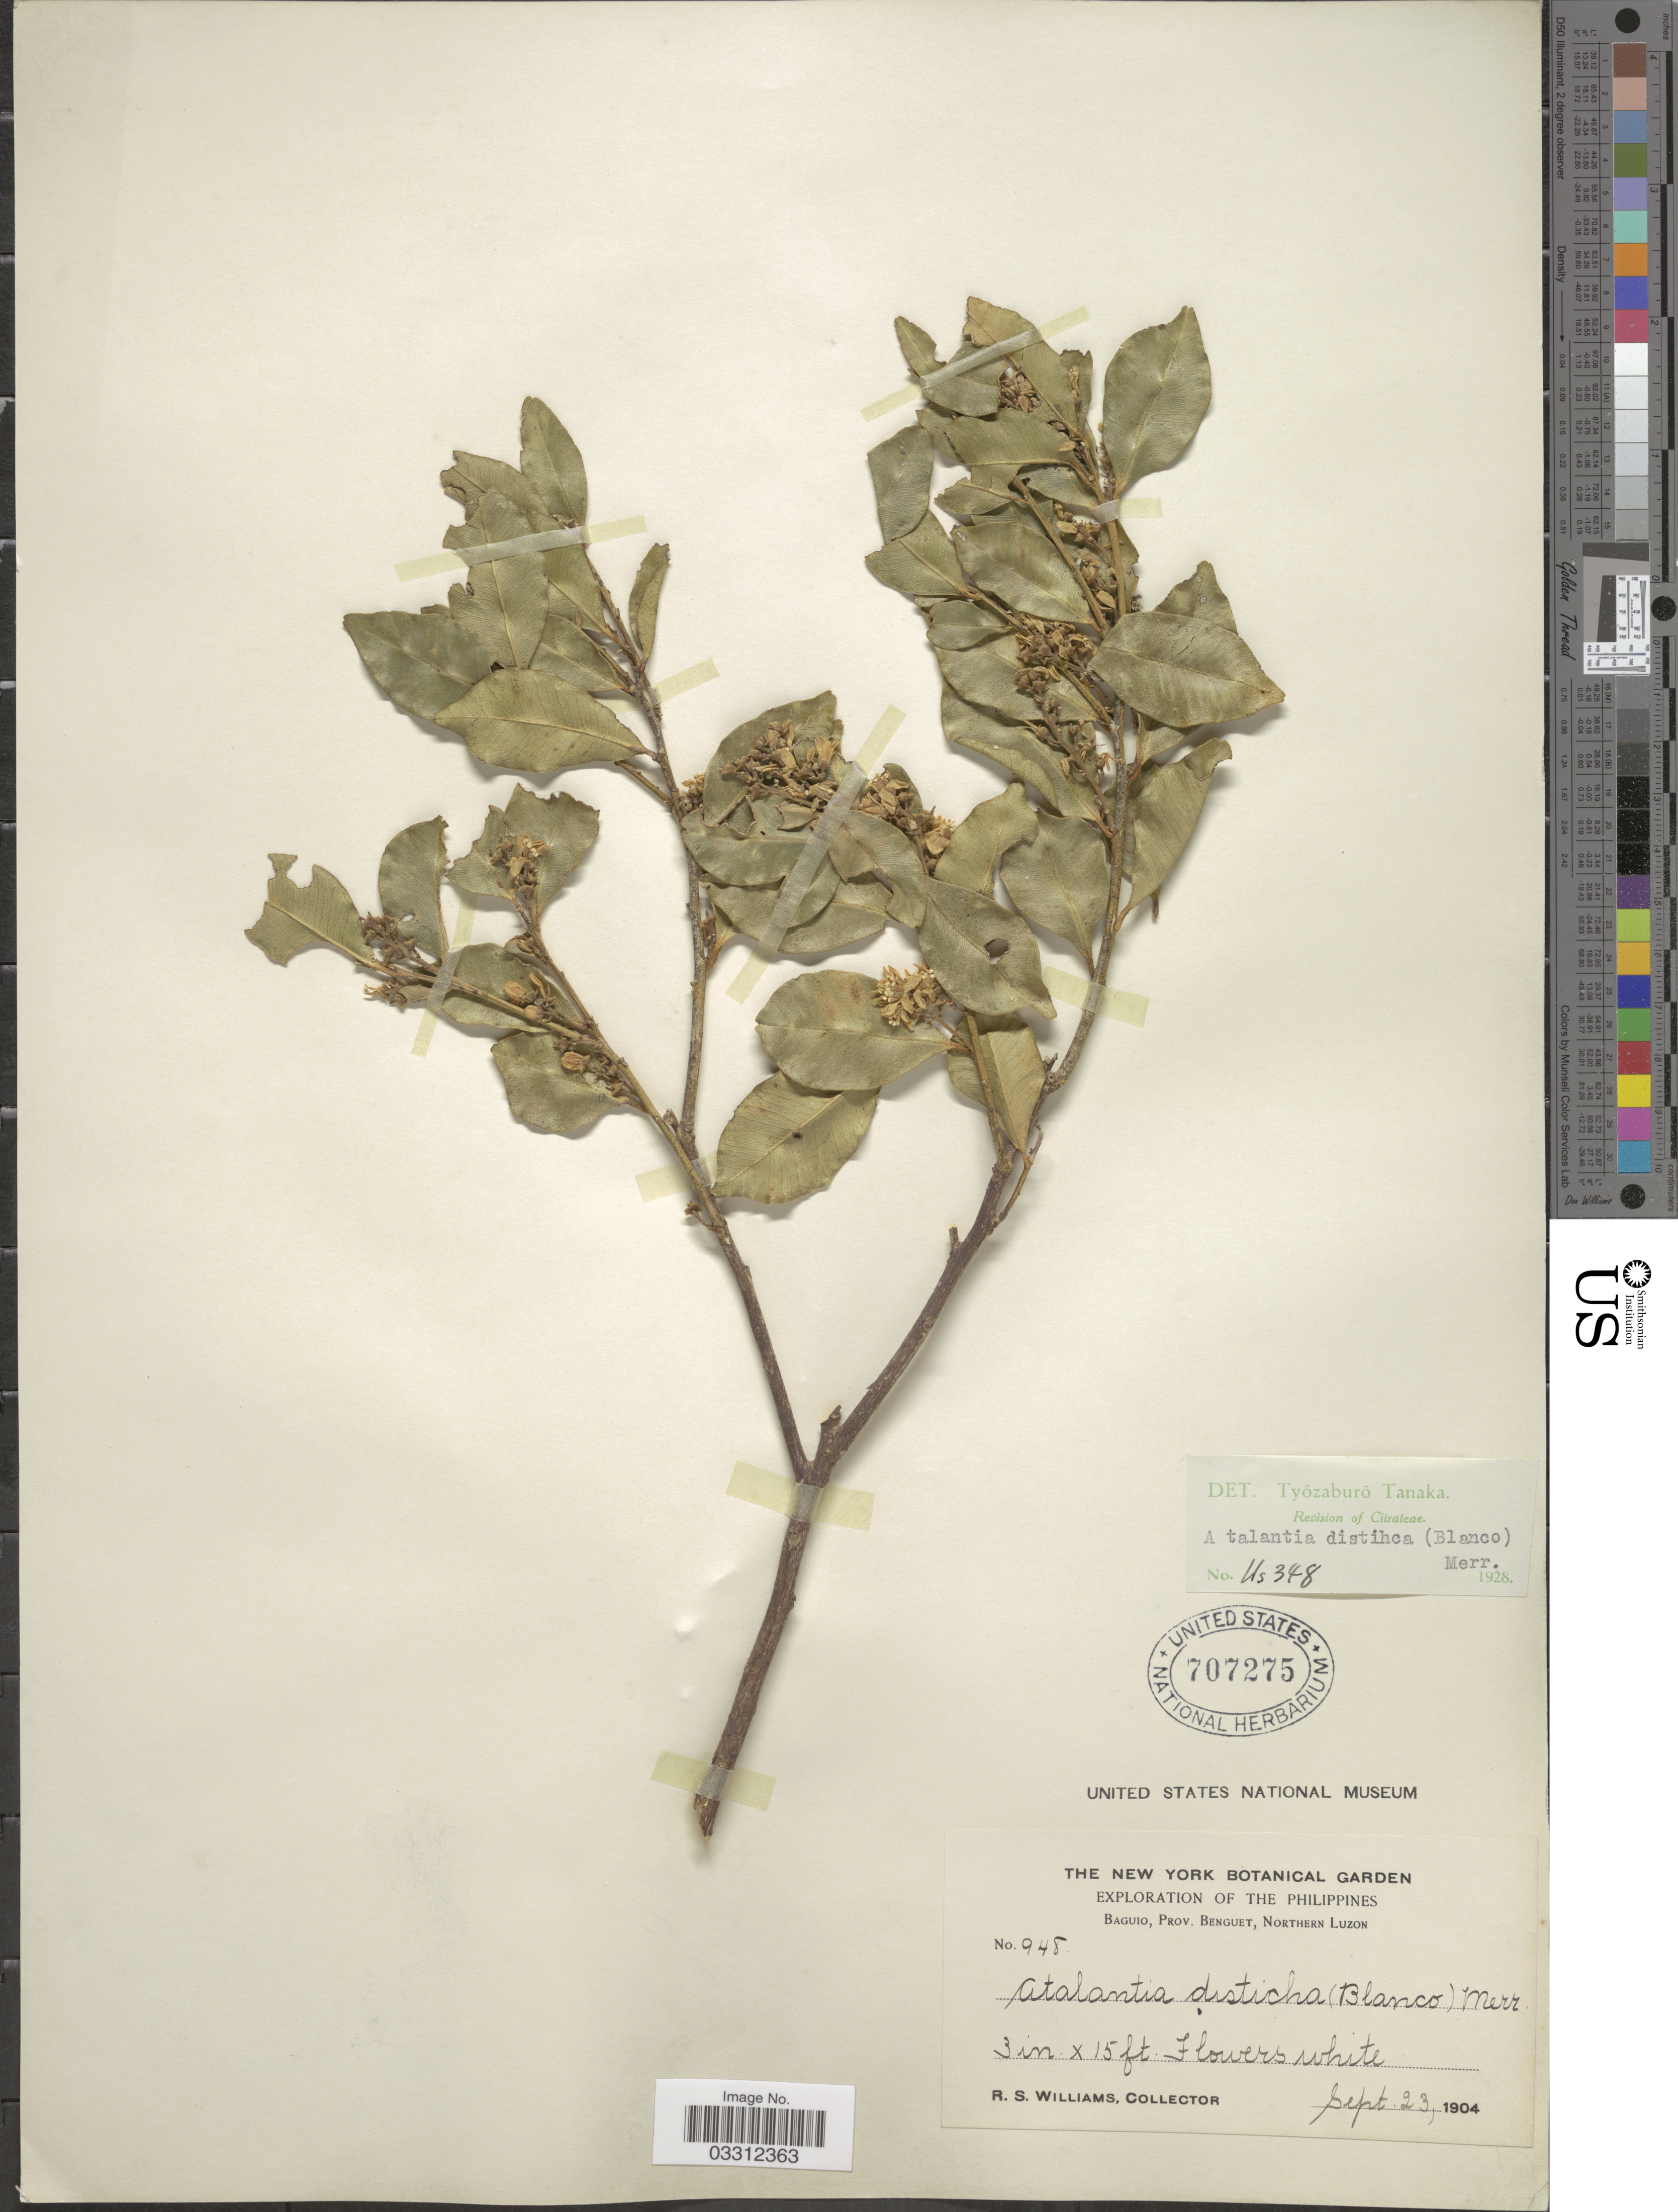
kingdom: Plantae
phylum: Tracheophyta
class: Magnoliopsida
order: Sapindales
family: Rutaceae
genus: Atalantia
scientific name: Atalantia racemosa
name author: Wight ex Hook.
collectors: R. S. Williams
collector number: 948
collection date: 1904-09-23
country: Philippines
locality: Baguio, Prov. Benguet, Northern Luzon.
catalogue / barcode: US 707275